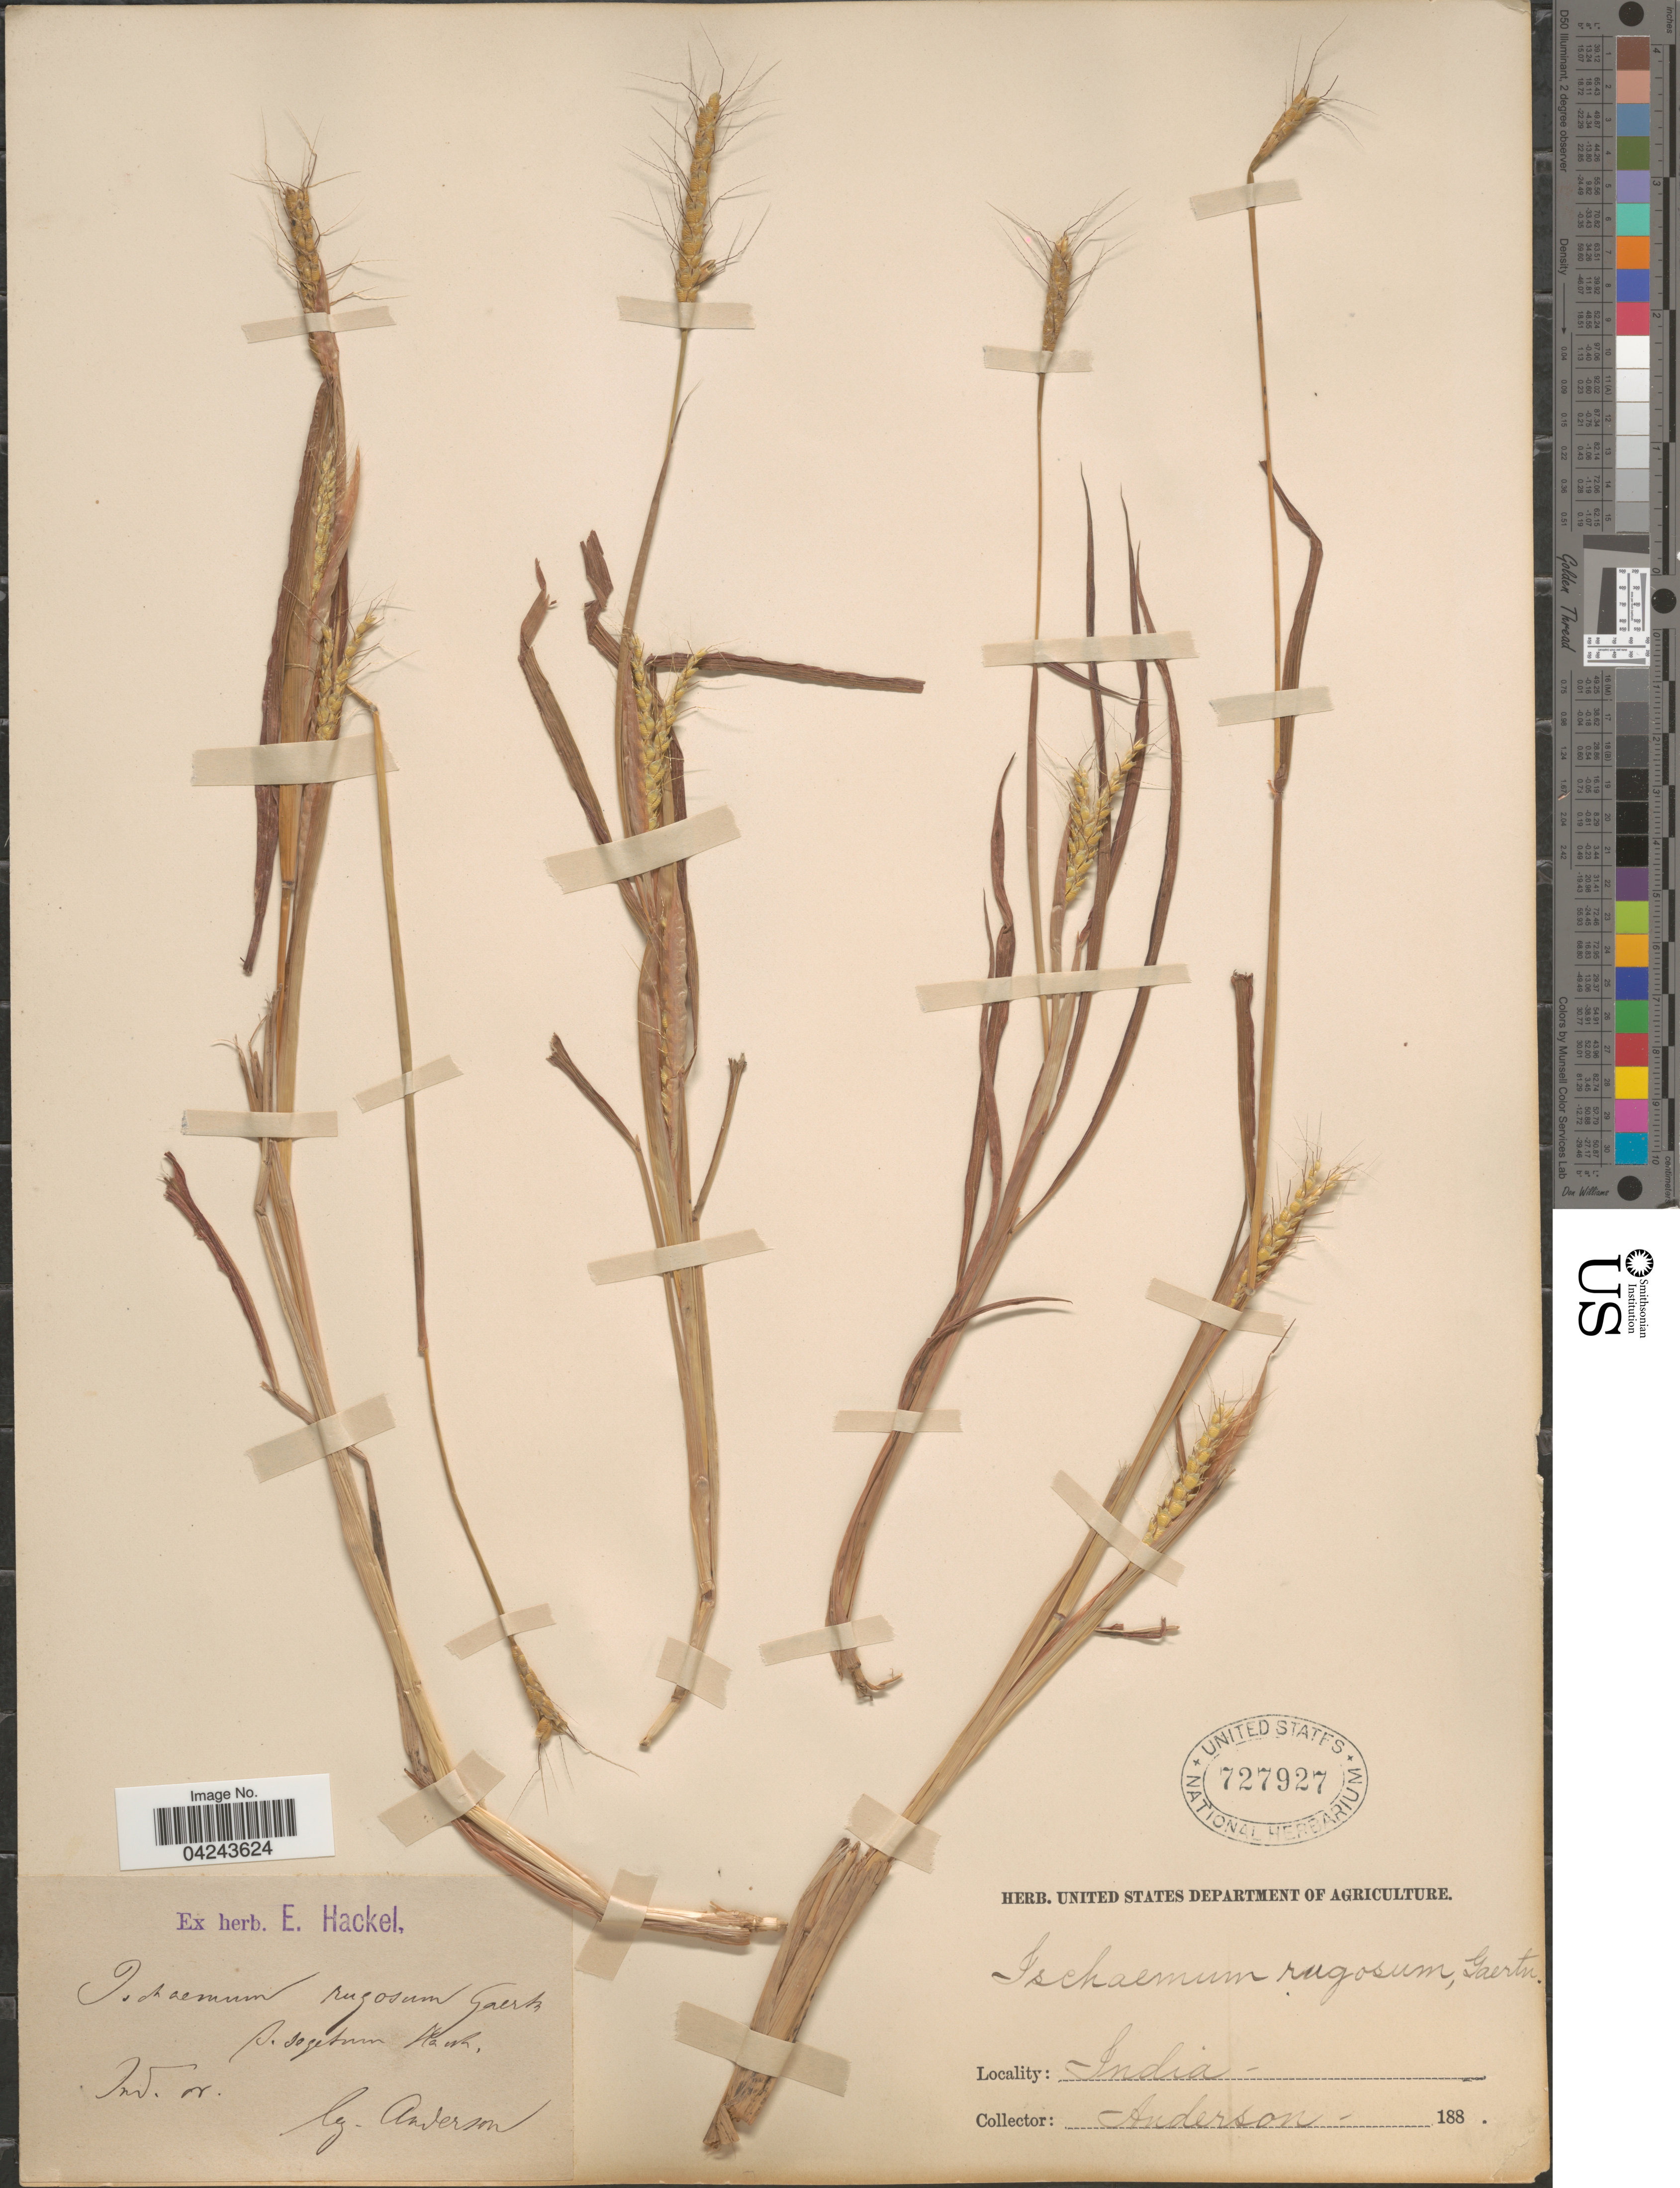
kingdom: Plantae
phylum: Tracheophyta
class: Liliopsida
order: Poales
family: Poaceae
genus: Ischaemum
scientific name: Ischaemum rugosum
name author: Salisb.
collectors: -- Anderson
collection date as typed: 188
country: India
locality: Ind. or.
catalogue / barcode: US 727927